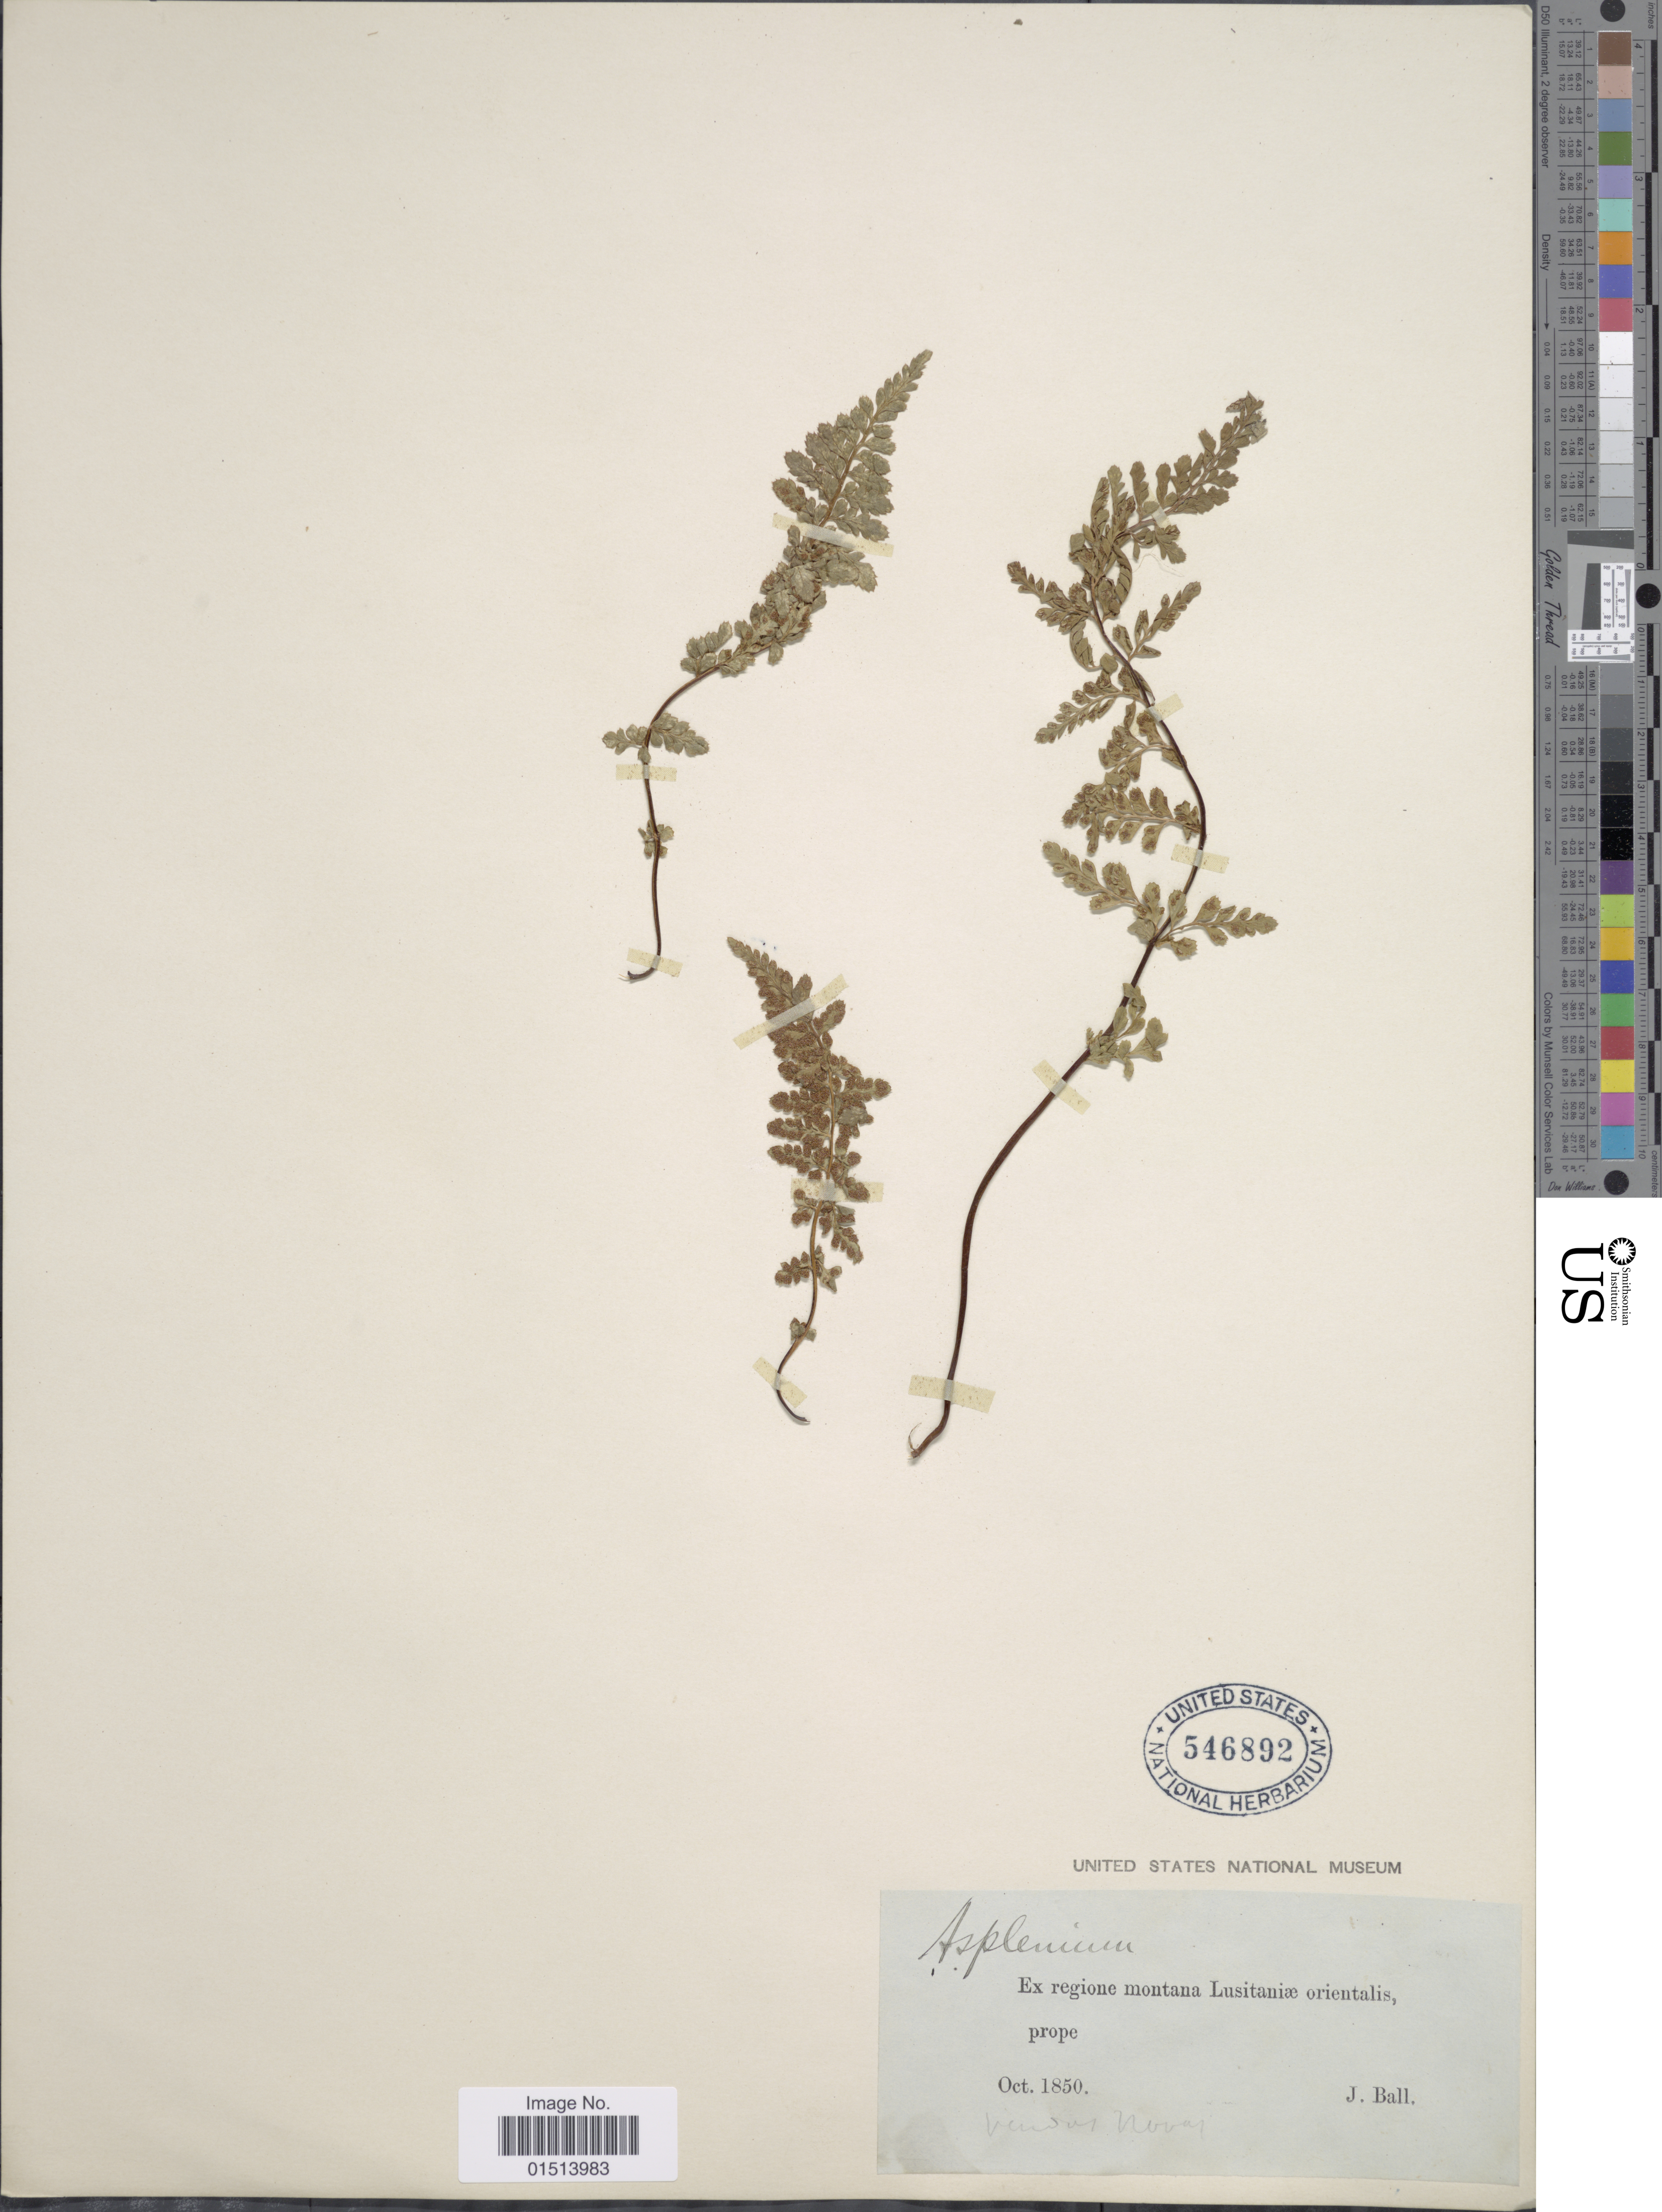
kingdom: Plantae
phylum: Tracheophyta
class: Polypodiopsida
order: Polypodiales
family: Aspleniaceae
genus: Asplenium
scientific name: Asplenium obovatum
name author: Viv.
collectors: J. Ball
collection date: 1850-10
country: Portugal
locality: Lusitaniae orientalis, prope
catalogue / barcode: US 546892